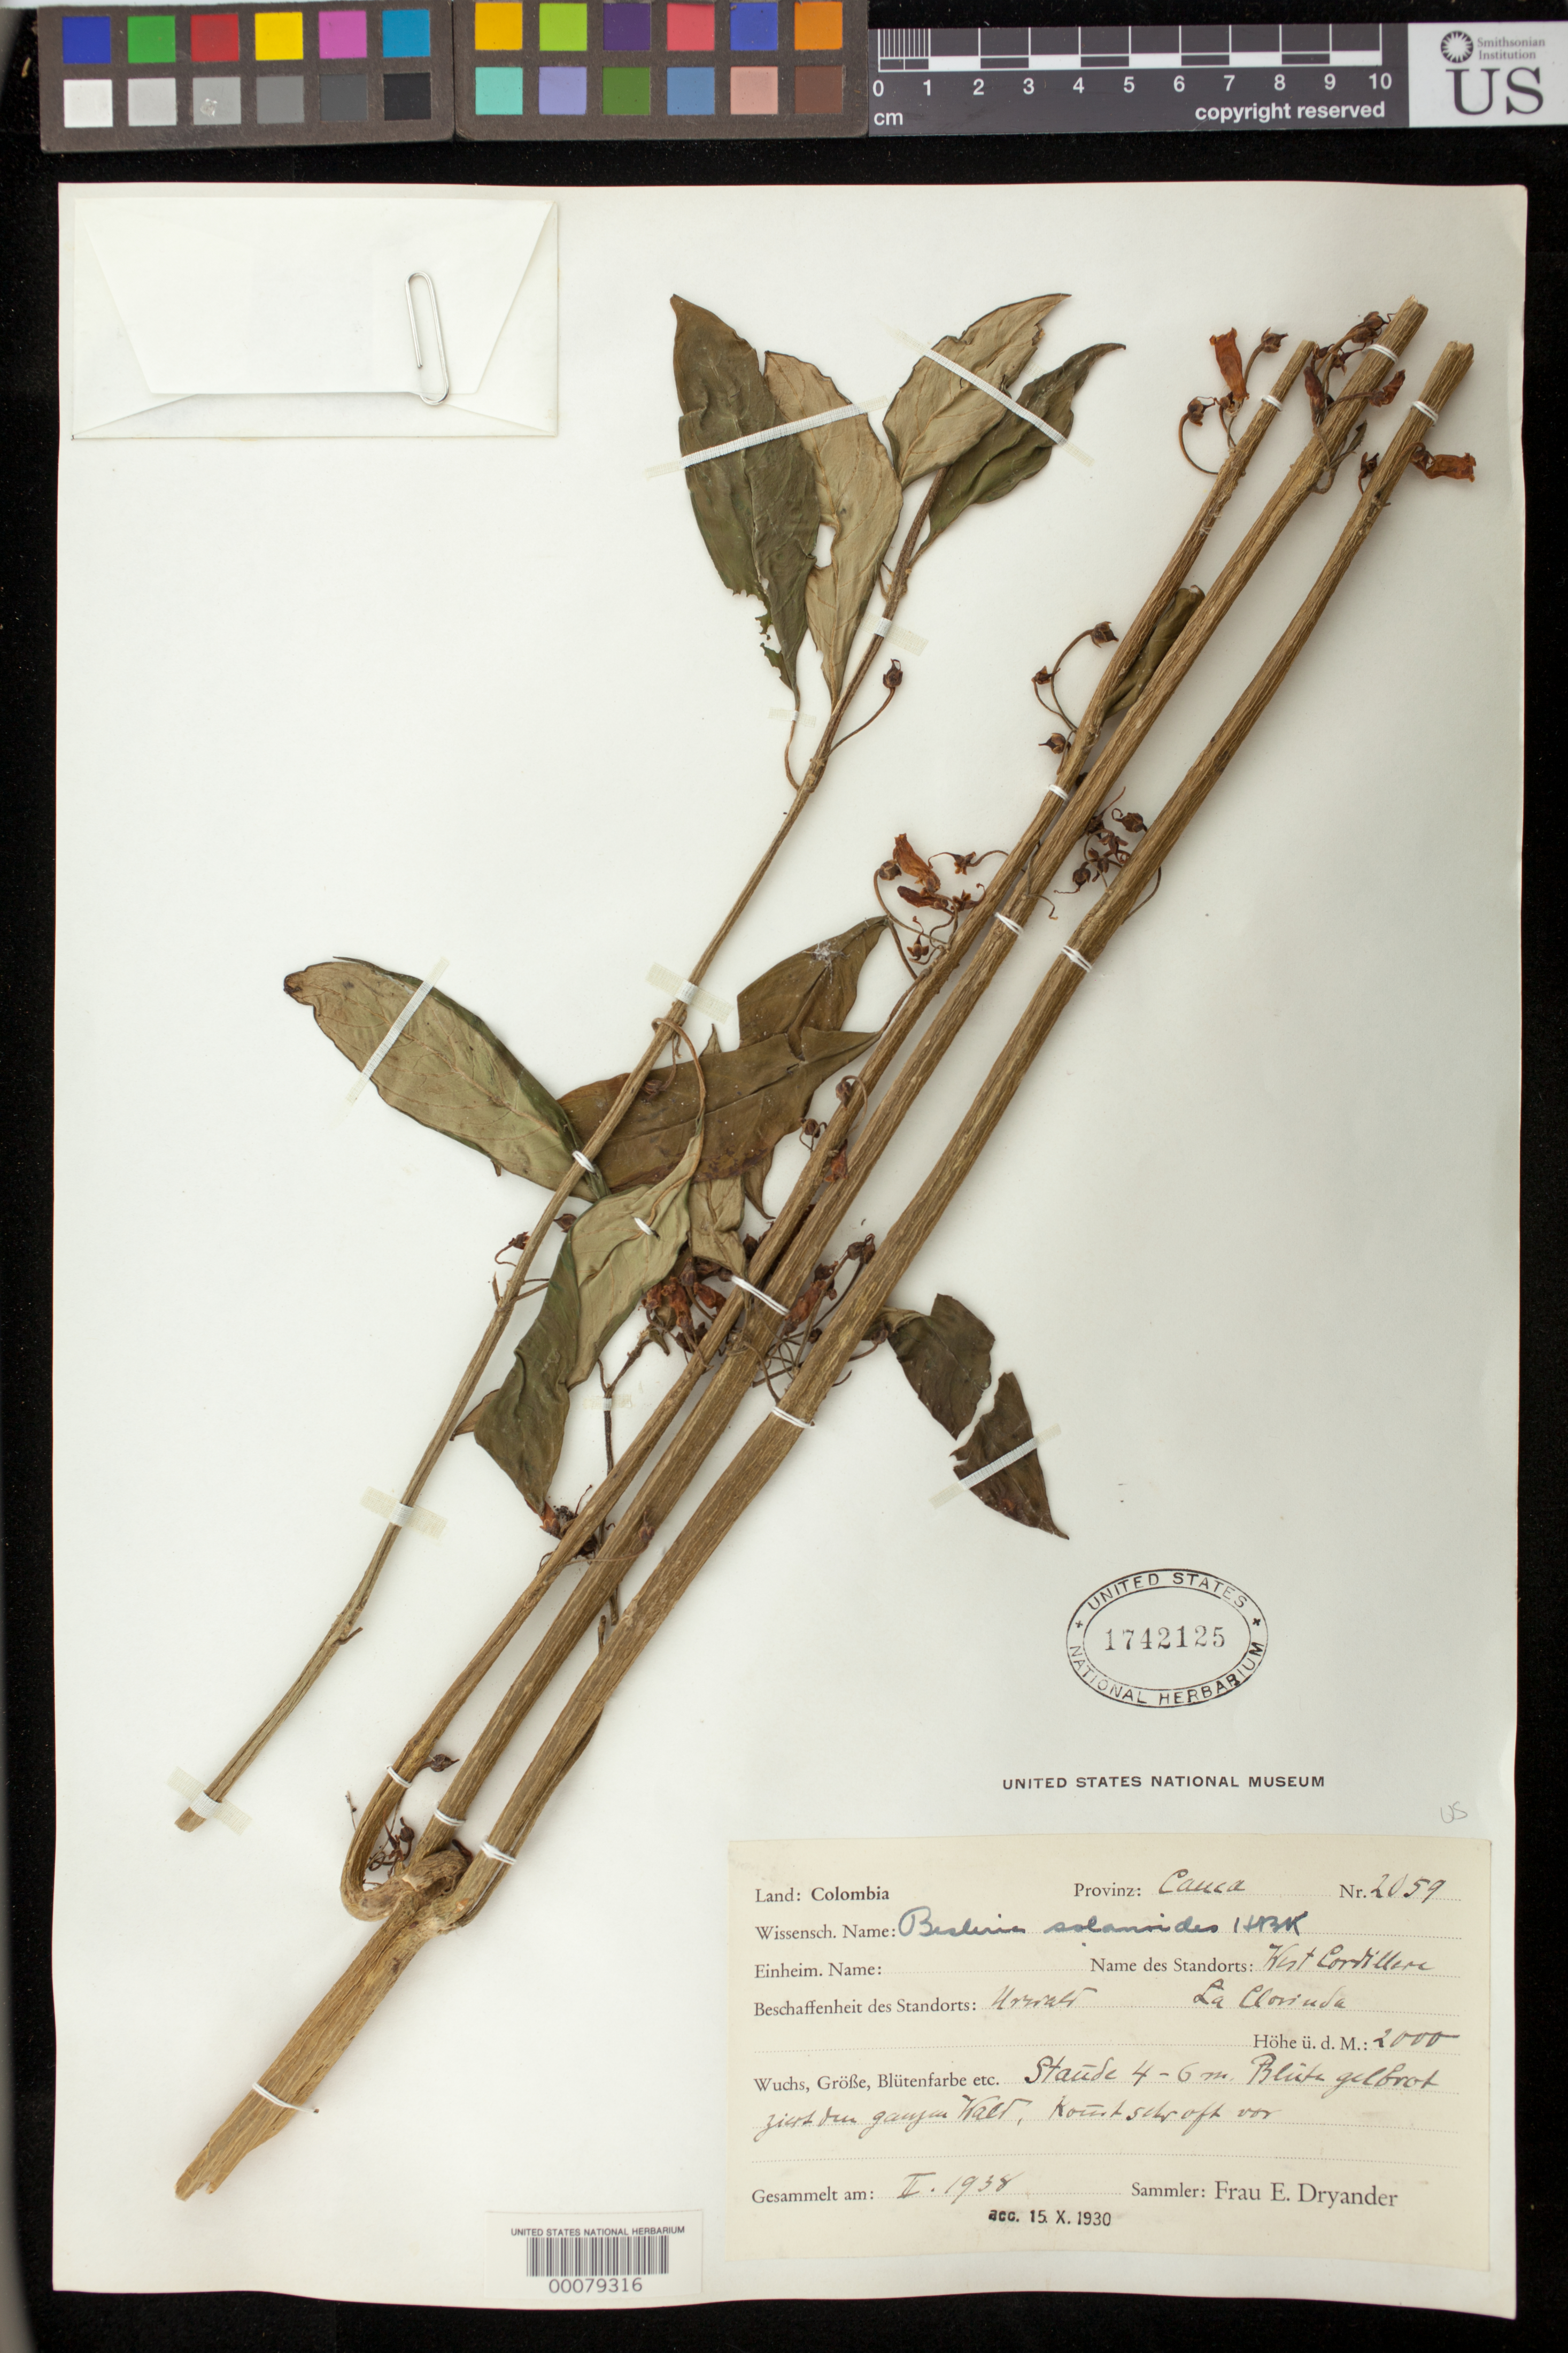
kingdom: Plantae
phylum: Tracheophyta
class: Magnoliopsida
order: Lamiales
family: Gesneriaceae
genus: Besleria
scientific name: Besleria solanoides var. solanoides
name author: Kunth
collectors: E. I. Dryander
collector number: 2059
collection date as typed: Feb 1938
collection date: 1938-02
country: Colombia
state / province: Cauca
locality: La Cloriuda, Cordillera Occidental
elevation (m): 2000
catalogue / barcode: US 1742125